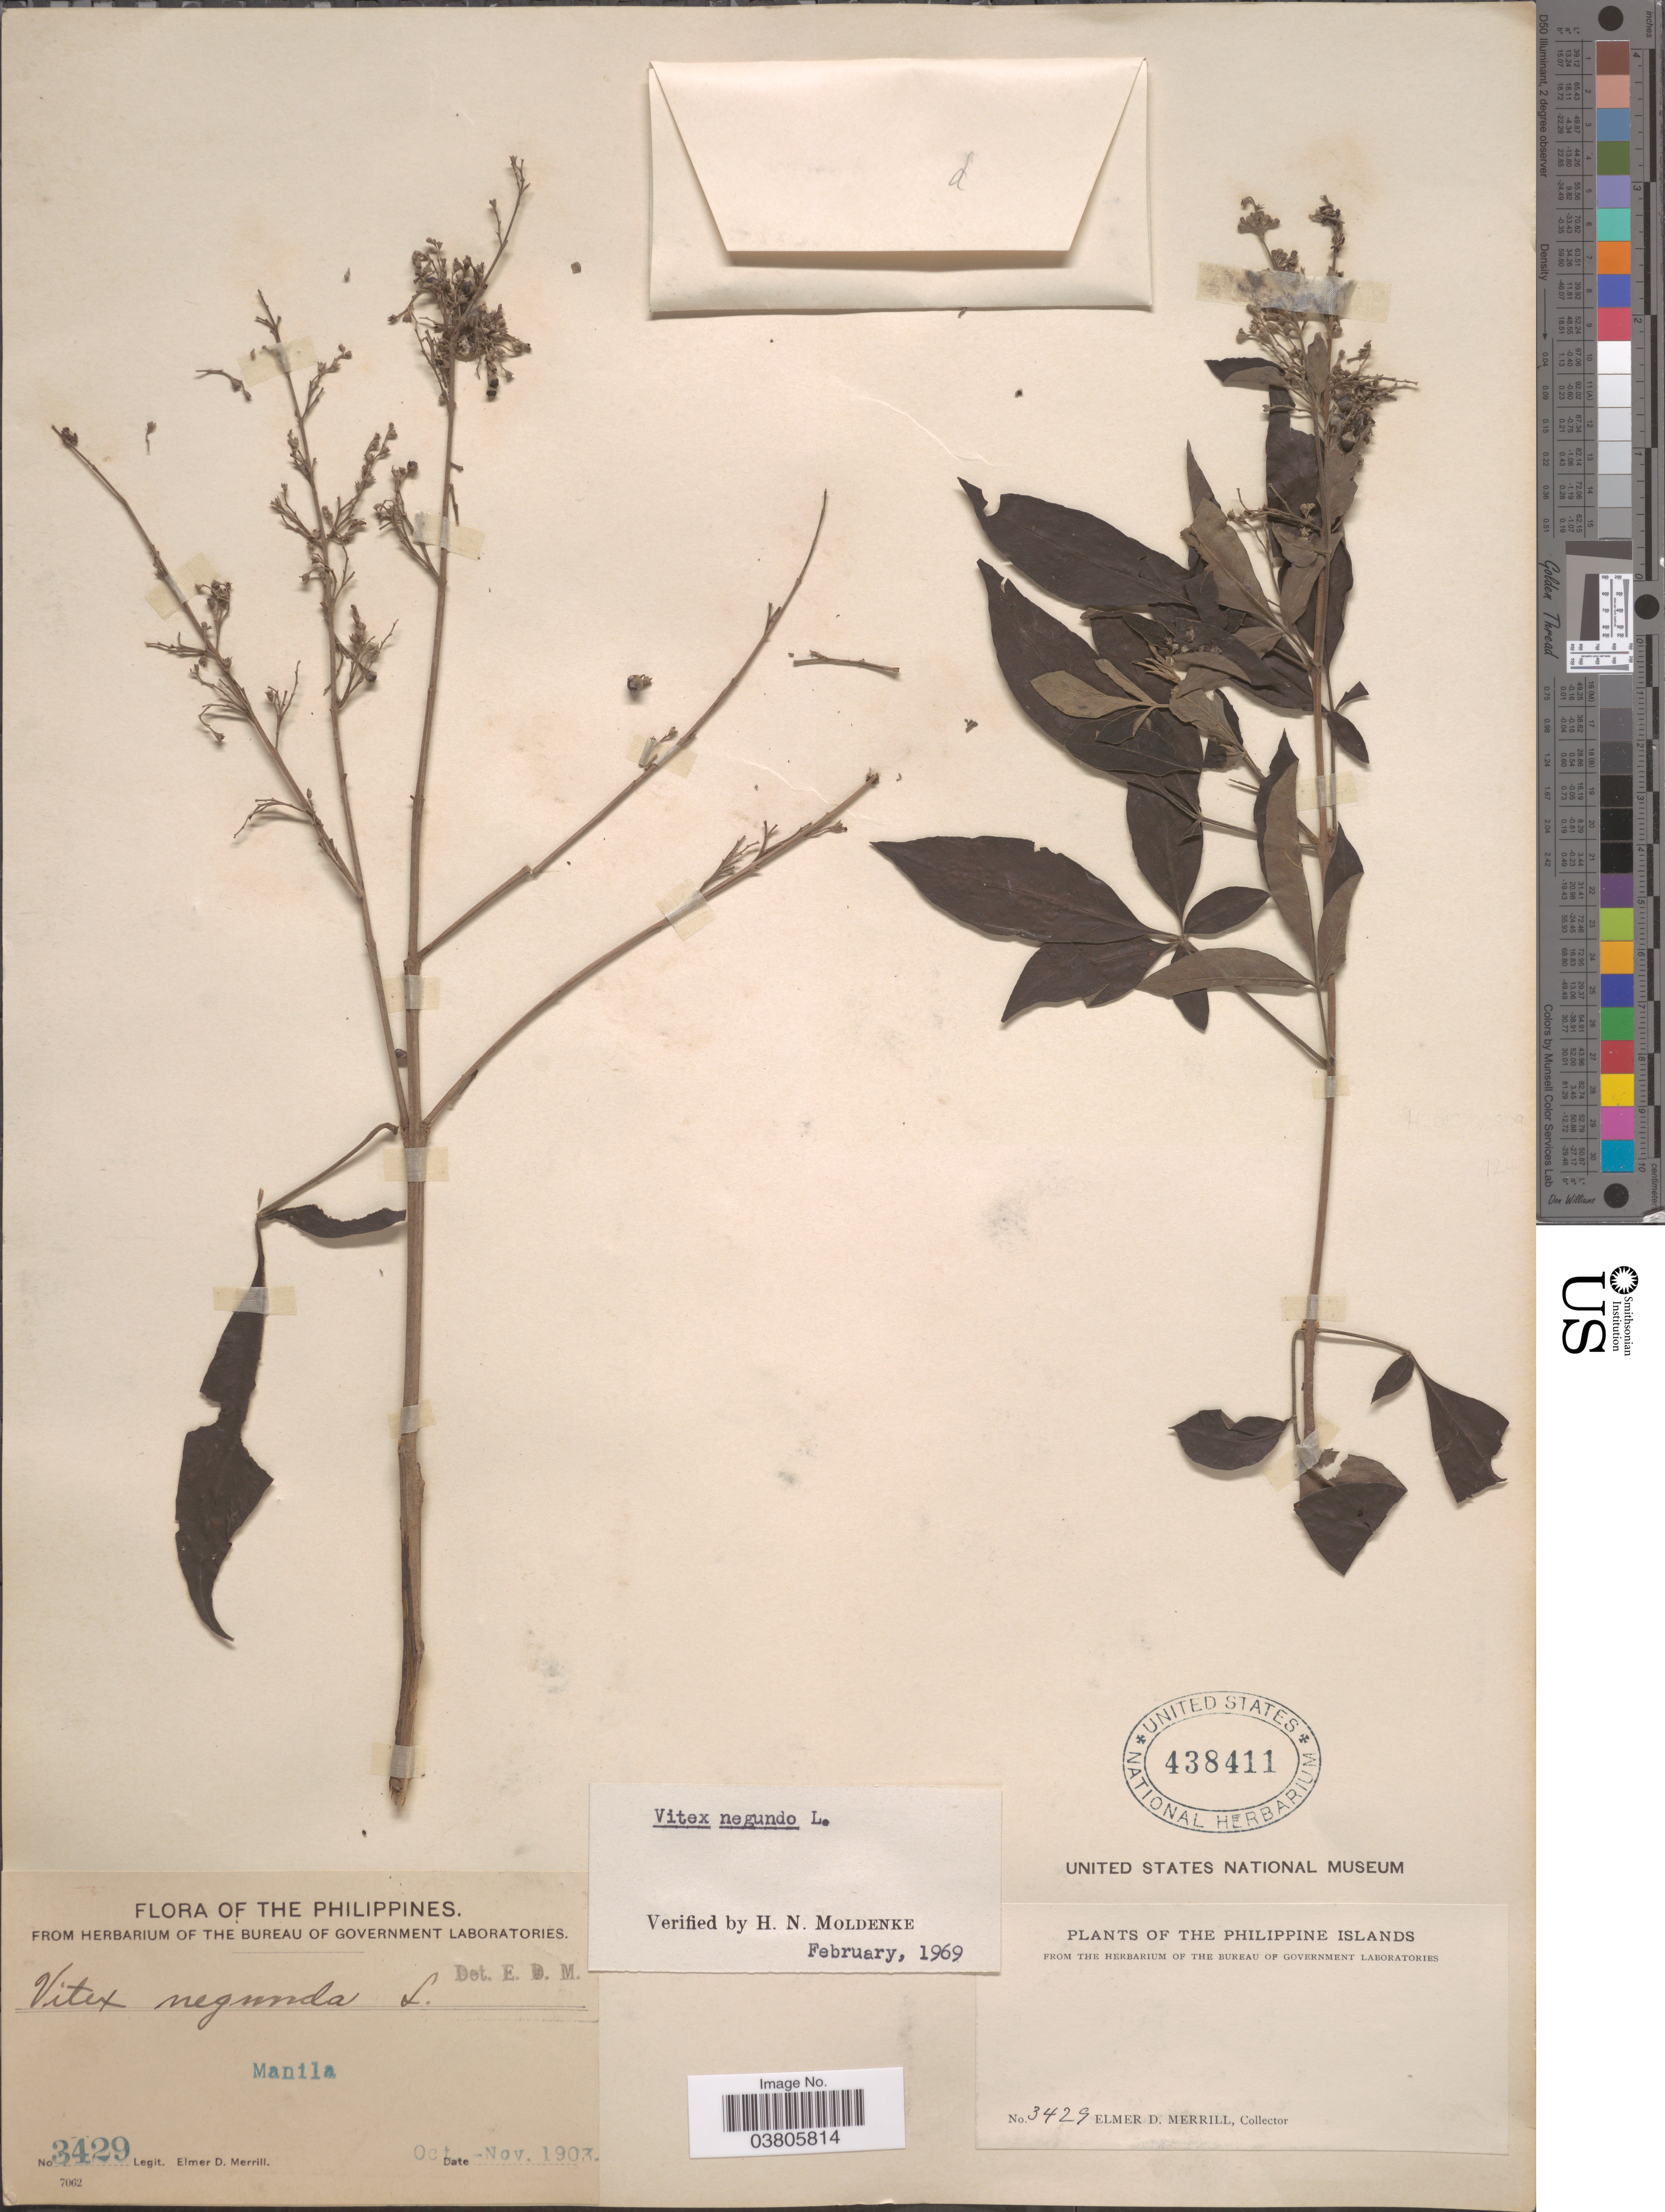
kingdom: Plantae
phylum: Tracheophyta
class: Magnoliopsida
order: Lamiales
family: Lamiaceae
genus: Vitex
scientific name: Vitex negundo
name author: L.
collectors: E. D. Merrill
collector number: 3429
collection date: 1903-10/1903-11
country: Philippines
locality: Philippine Islands. manila.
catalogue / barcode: US 438411